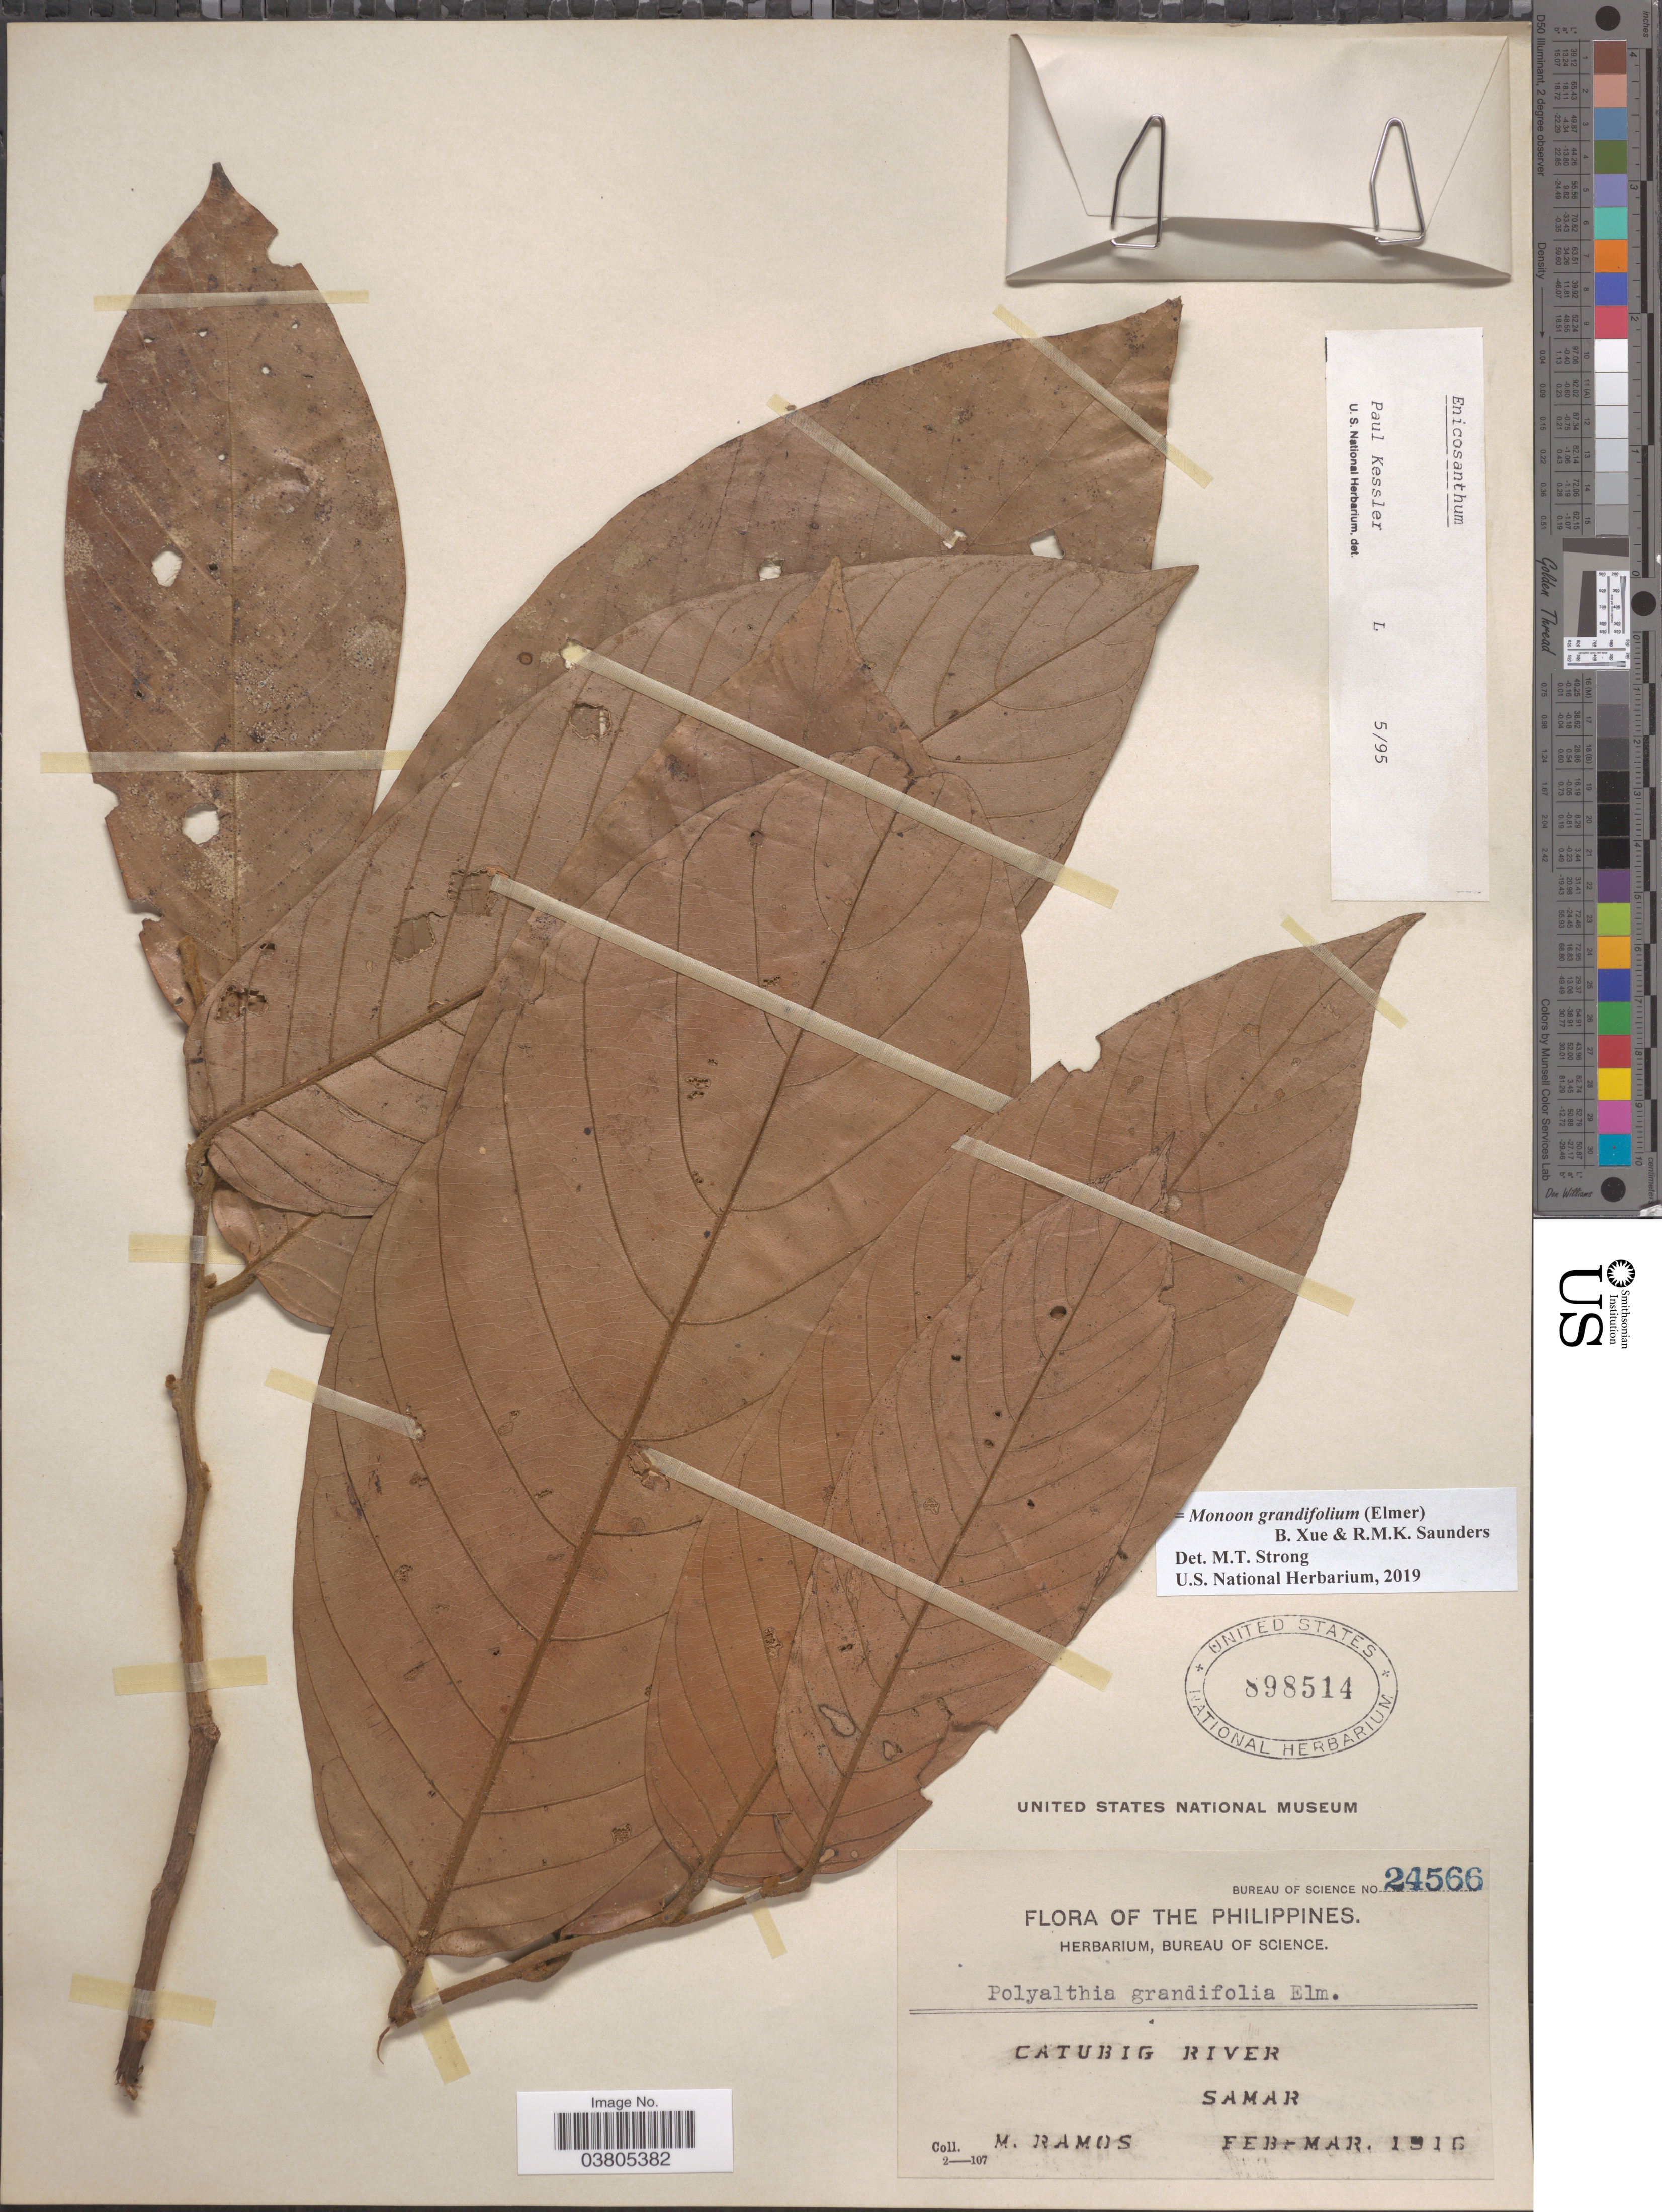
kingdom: Plantae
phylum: Tracheophyta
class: Magnoliopsida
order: Magnoliales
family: Annonaceae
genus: Monoon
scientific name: Monoon grandifolium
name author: (Elmer) B. Xue & R.M.K. Saunders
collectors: M. Ramos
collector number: Bureau of Science 24566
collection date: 1916-02/1916-03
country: Philippines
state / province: Eastern Visayas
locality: Catubig River, Samar.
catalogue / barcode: US 898514